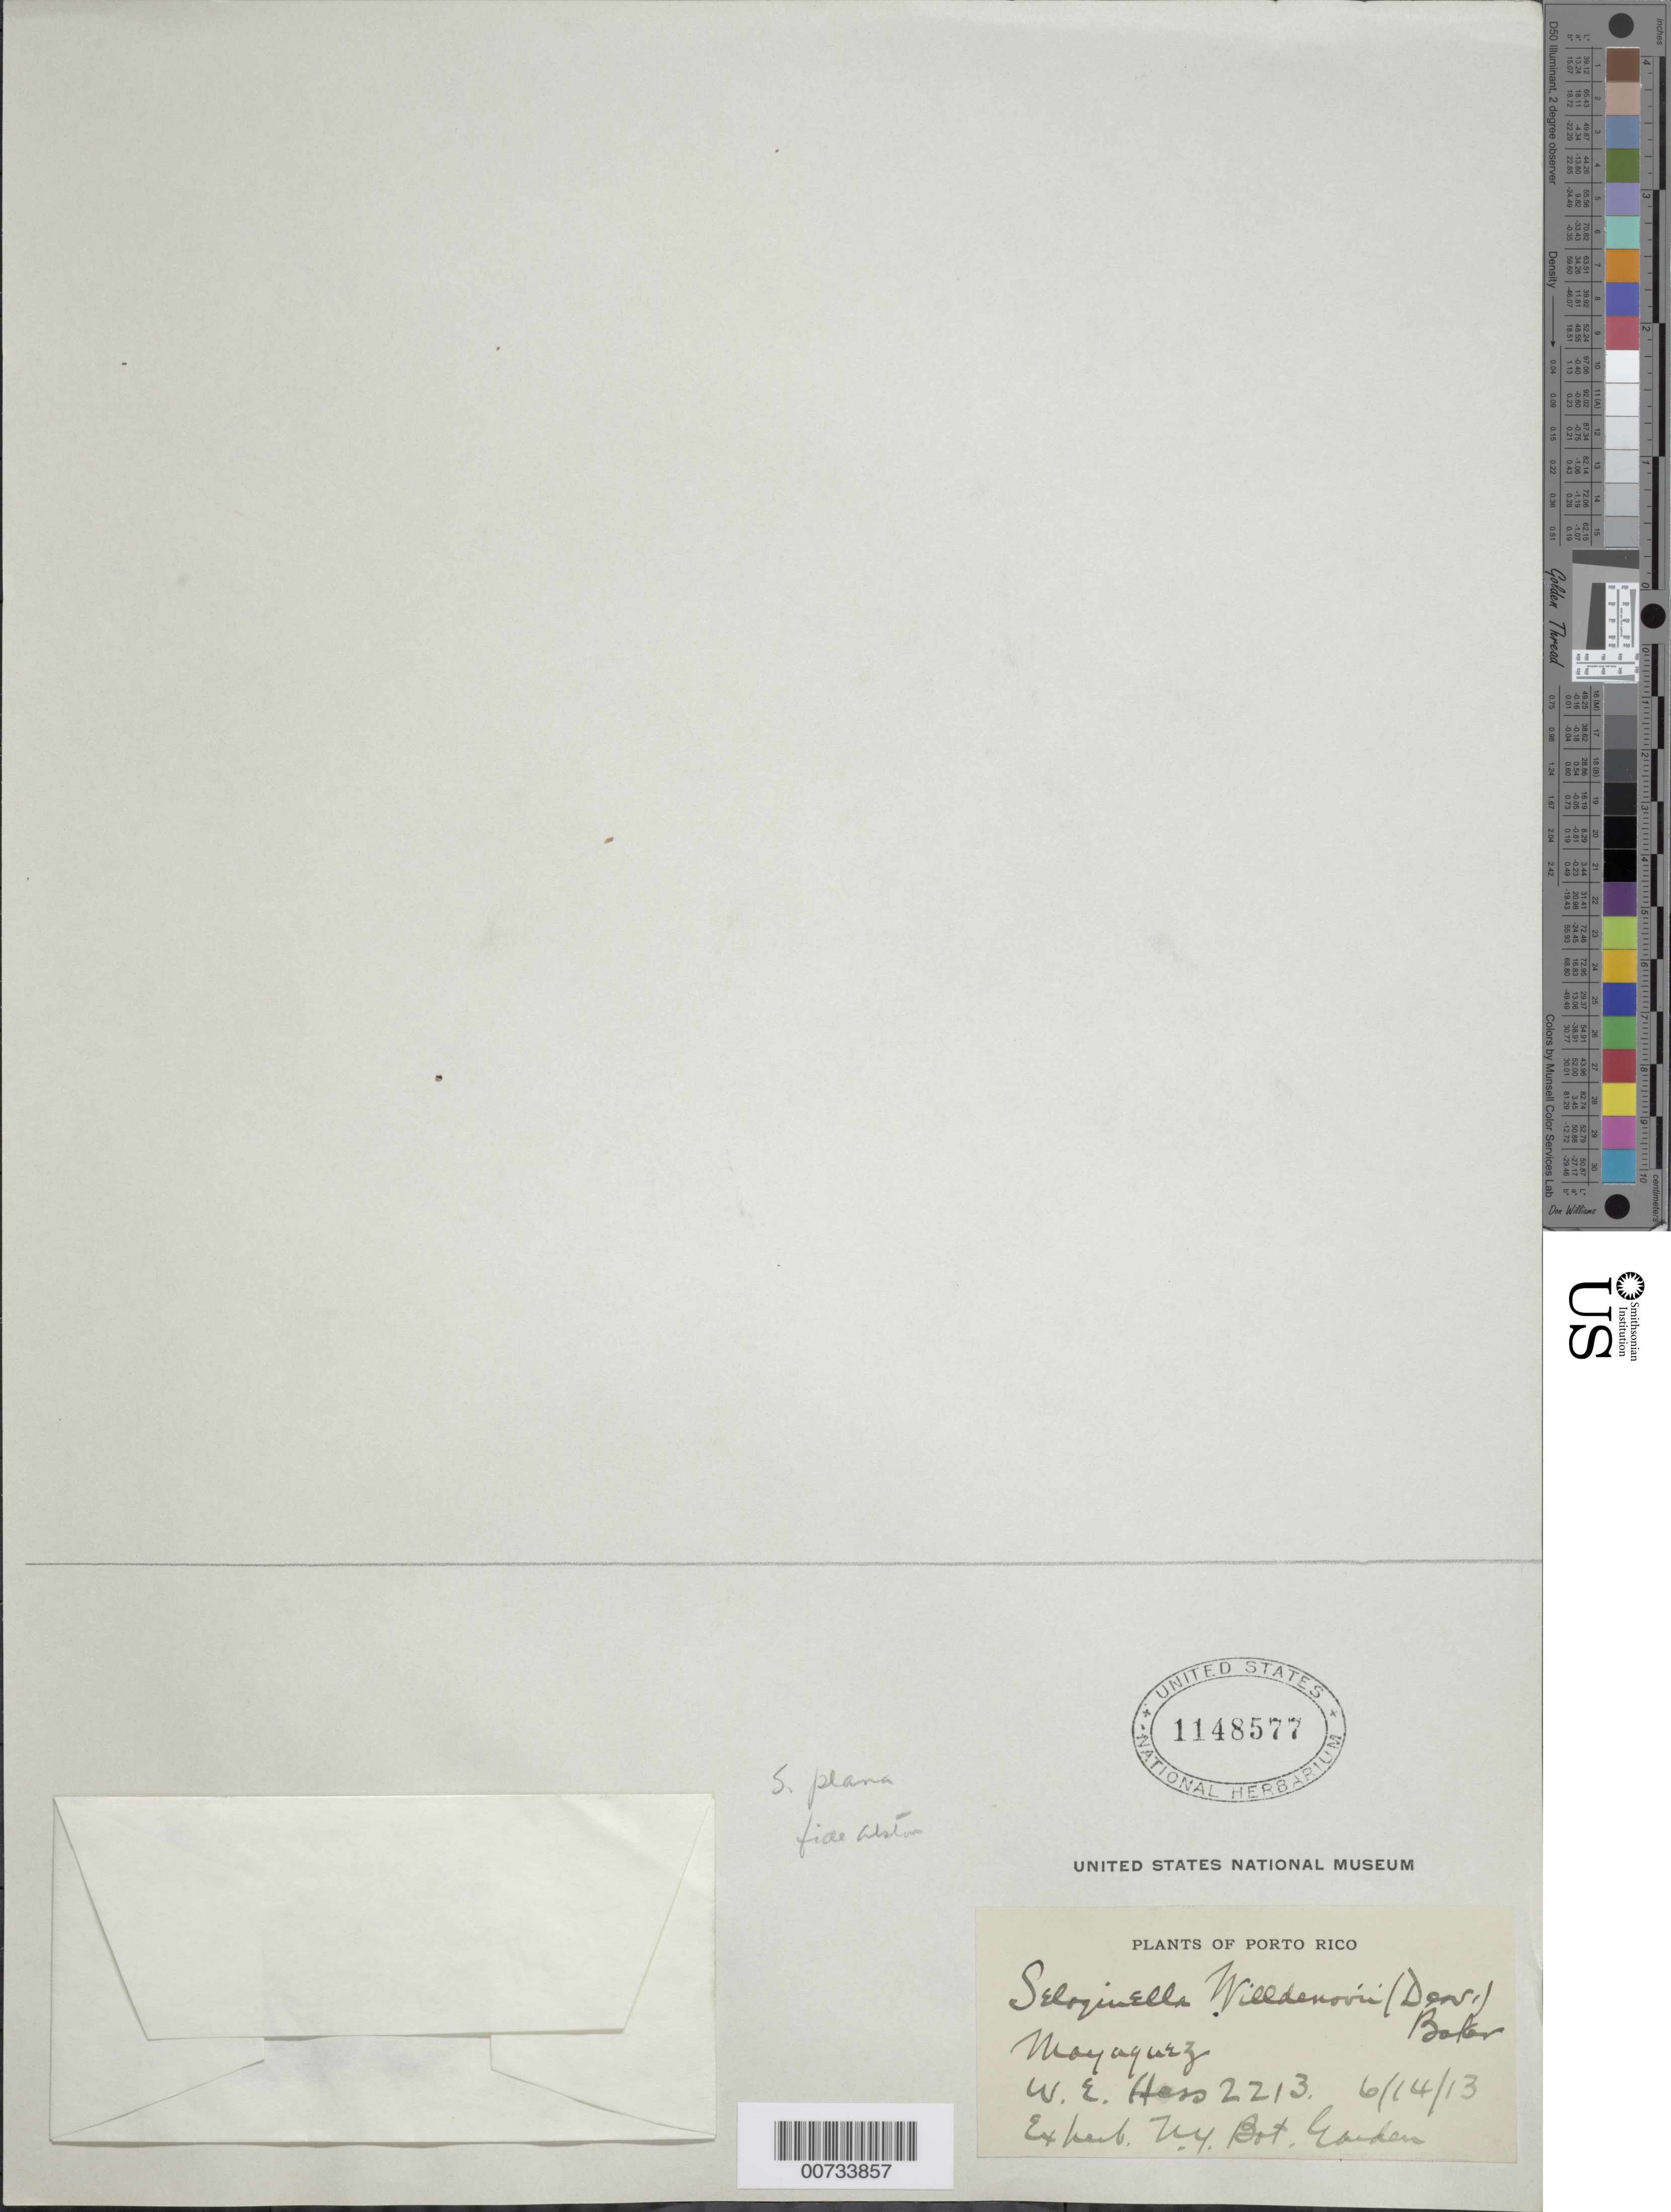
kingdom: Plantae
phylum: Tracheophyta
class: Lycopodiopsida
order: Selaginellales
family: Selaginellaceae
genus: Selaginella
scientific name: Selaginella plana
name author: (Desv. ex Poir.) Hieron.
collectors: W. Hess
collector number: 2213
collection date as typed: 14 Jun 1913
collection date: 1913-06-14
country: Puerto Rico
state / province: Mayagüez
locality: Mayaguez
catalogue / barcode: US 1148577